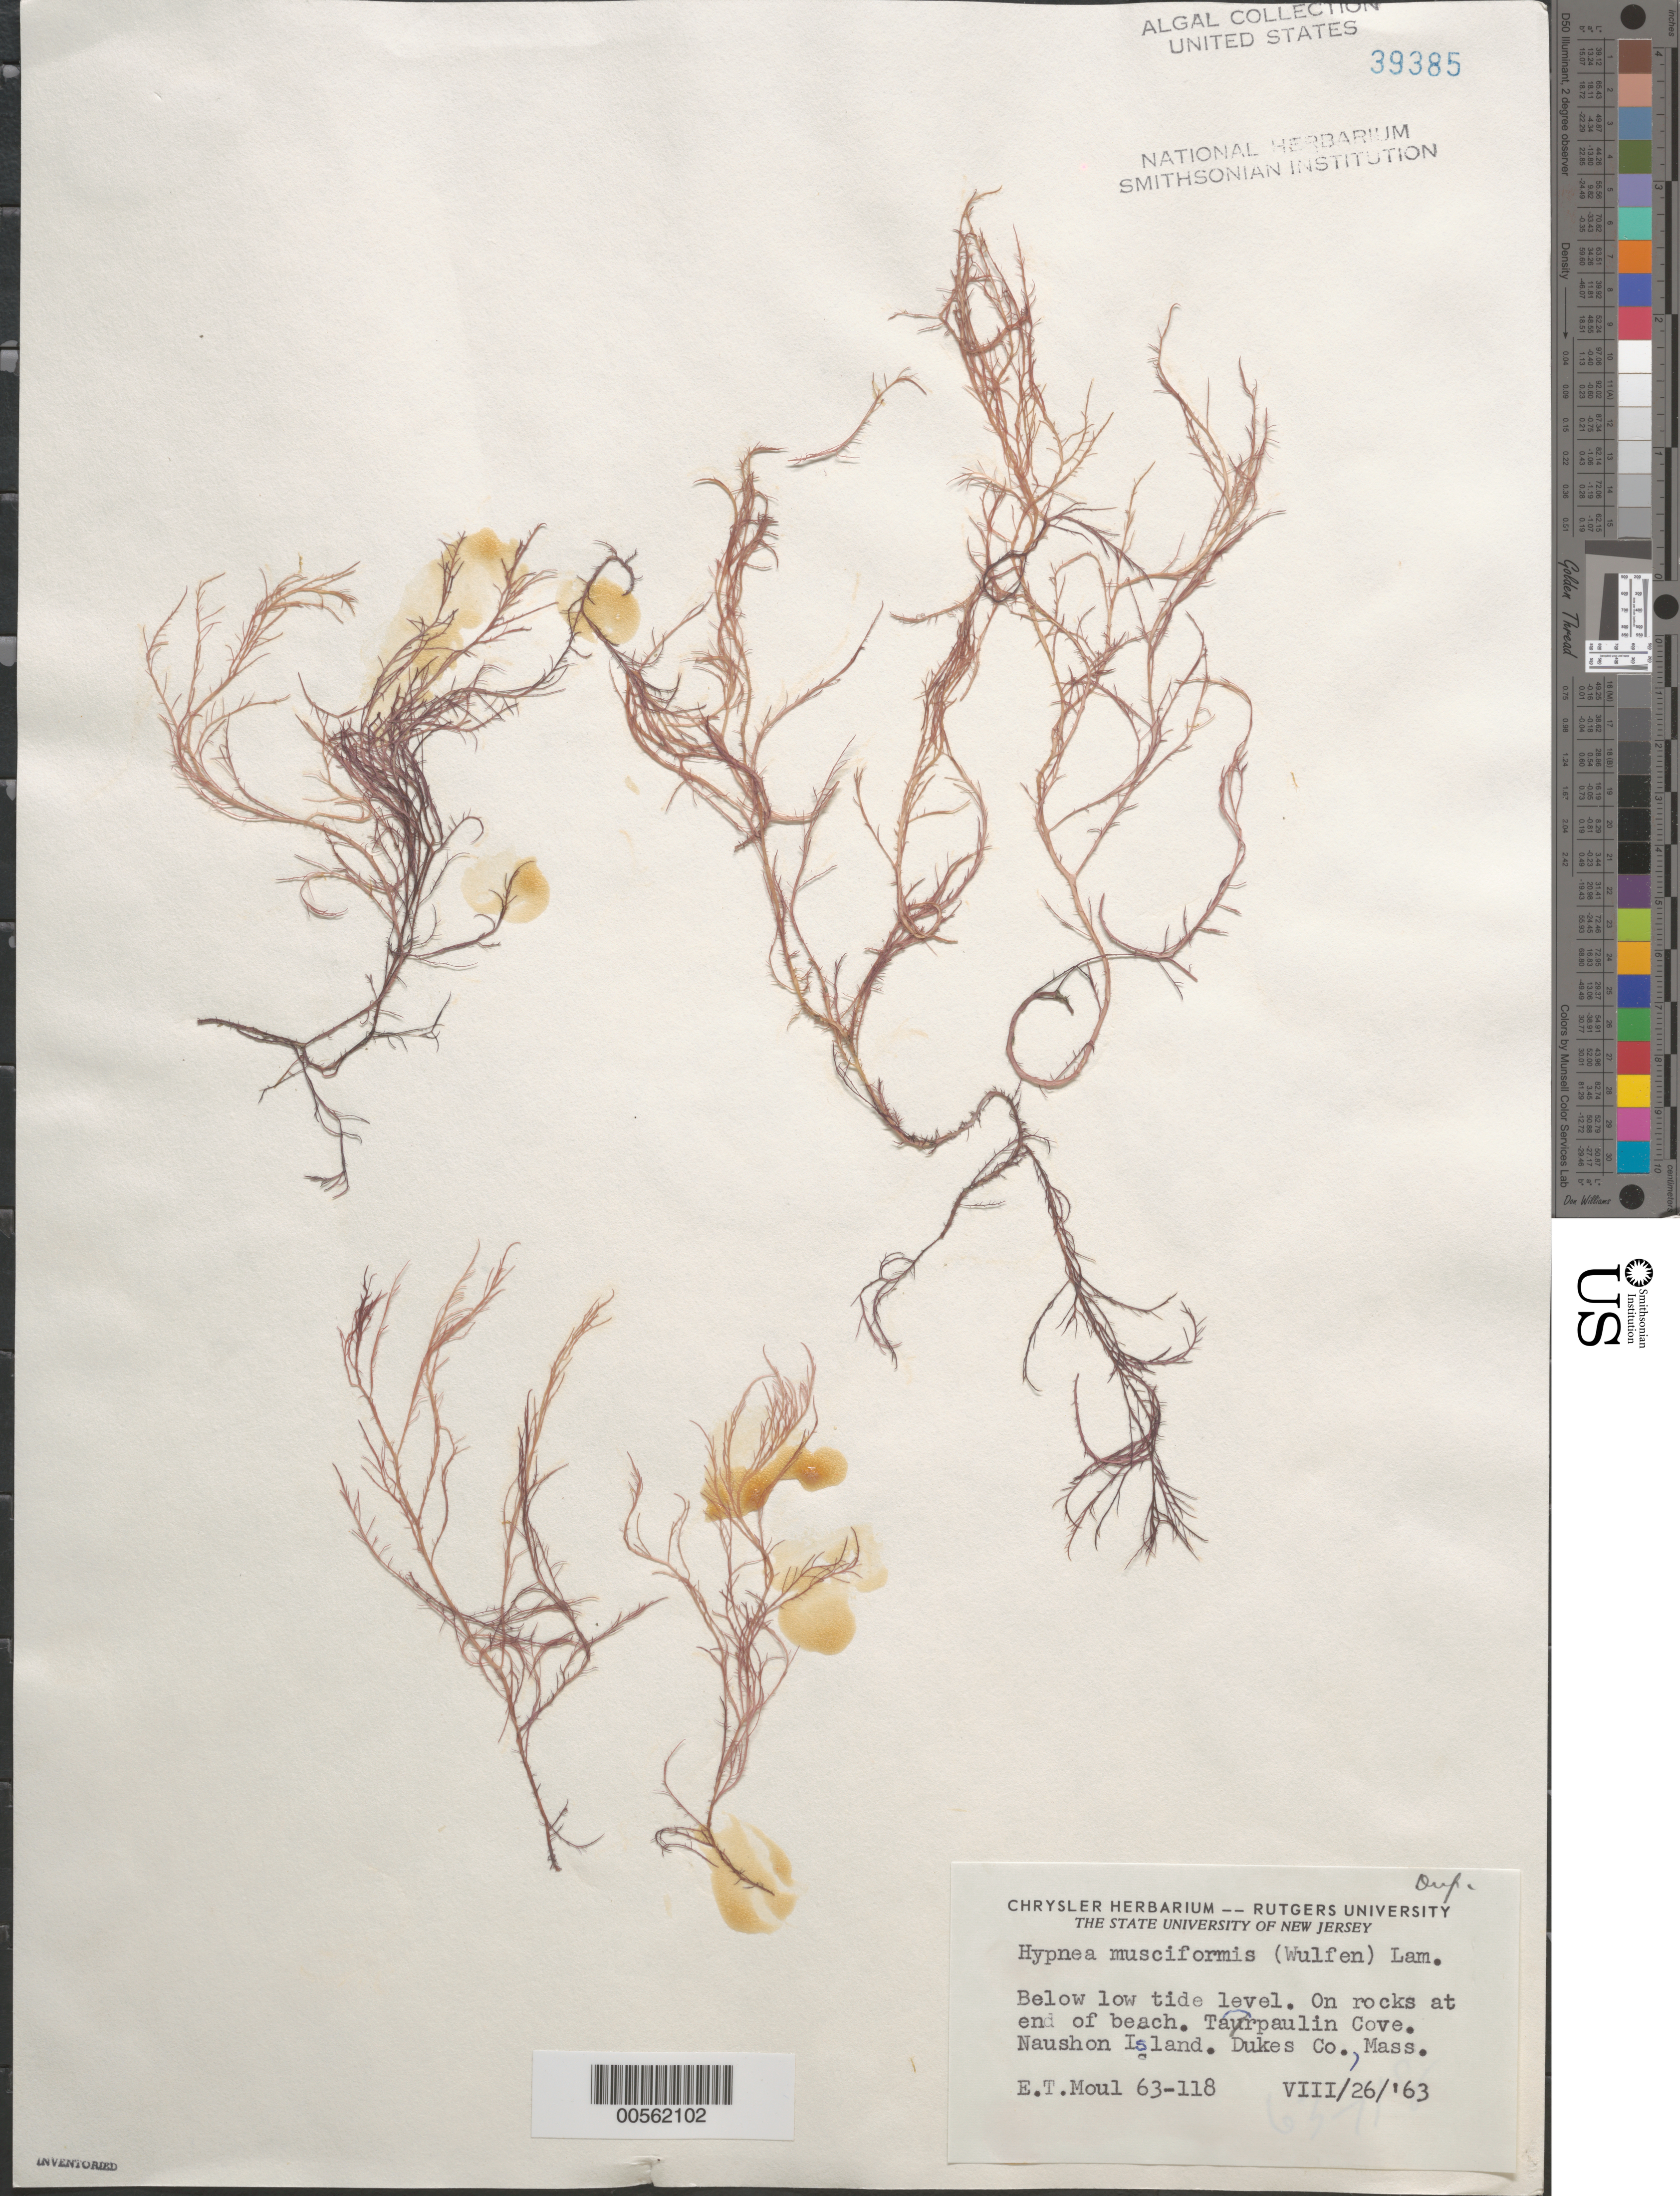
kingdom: Plantae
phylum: Rhodophyta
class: Florideophyceae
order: Gigartinales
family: Cystocloniaceae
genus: Hypnea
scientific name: Hypnea musciformis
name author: (Wulfen) J.V.Lamouroux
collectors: E. T. Moul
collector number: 63-118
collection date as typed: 26 Aug 1963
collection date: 1963-08-26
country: United States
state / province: Massachusetts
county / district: Dukes County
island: Naushon Island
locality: Tarpaulin Cove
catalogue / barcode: US 39385